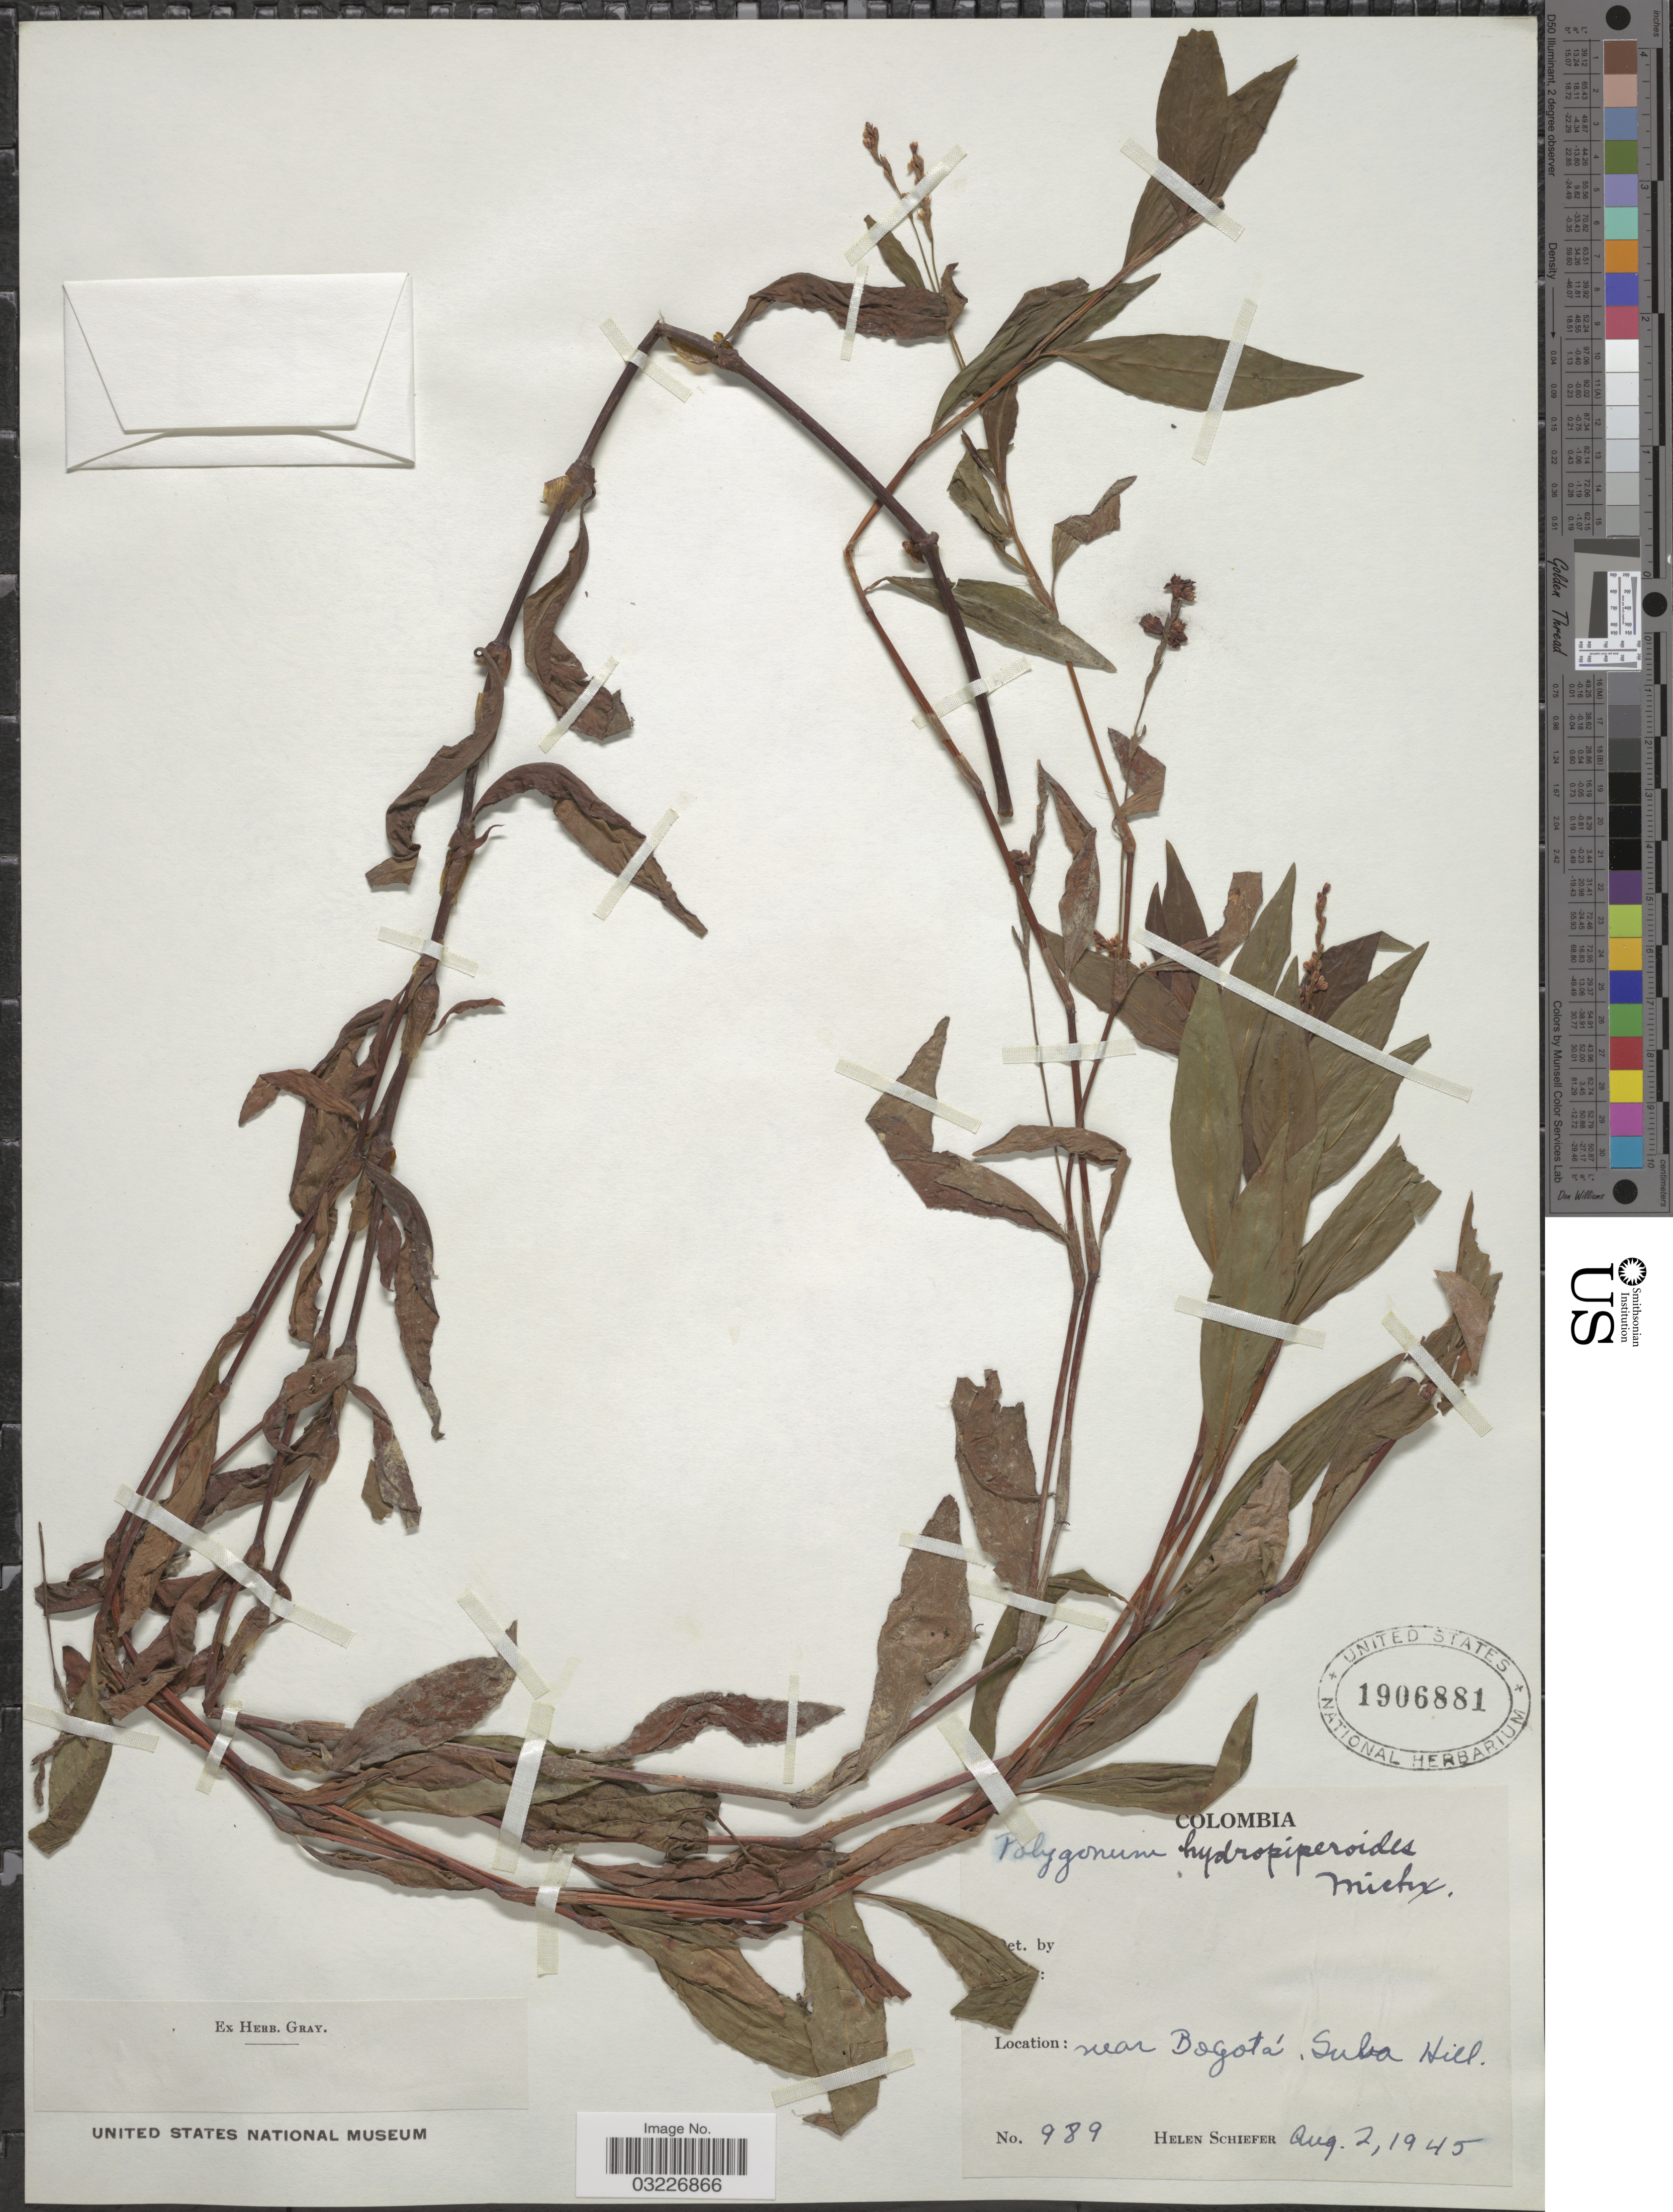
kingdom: Plantae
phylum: Tracheophyta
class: Magnoliopsida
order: Caryophyllales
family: Polygonaceae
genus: Polygonum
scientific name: Polygonum hydropiperoides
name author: Michx.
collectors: H. Schiefer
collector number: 989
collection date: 1945-08-02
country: Colombia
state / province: Bogota D.C.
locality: Near Bogotá, Suba Hill.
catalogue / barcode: US 1906881